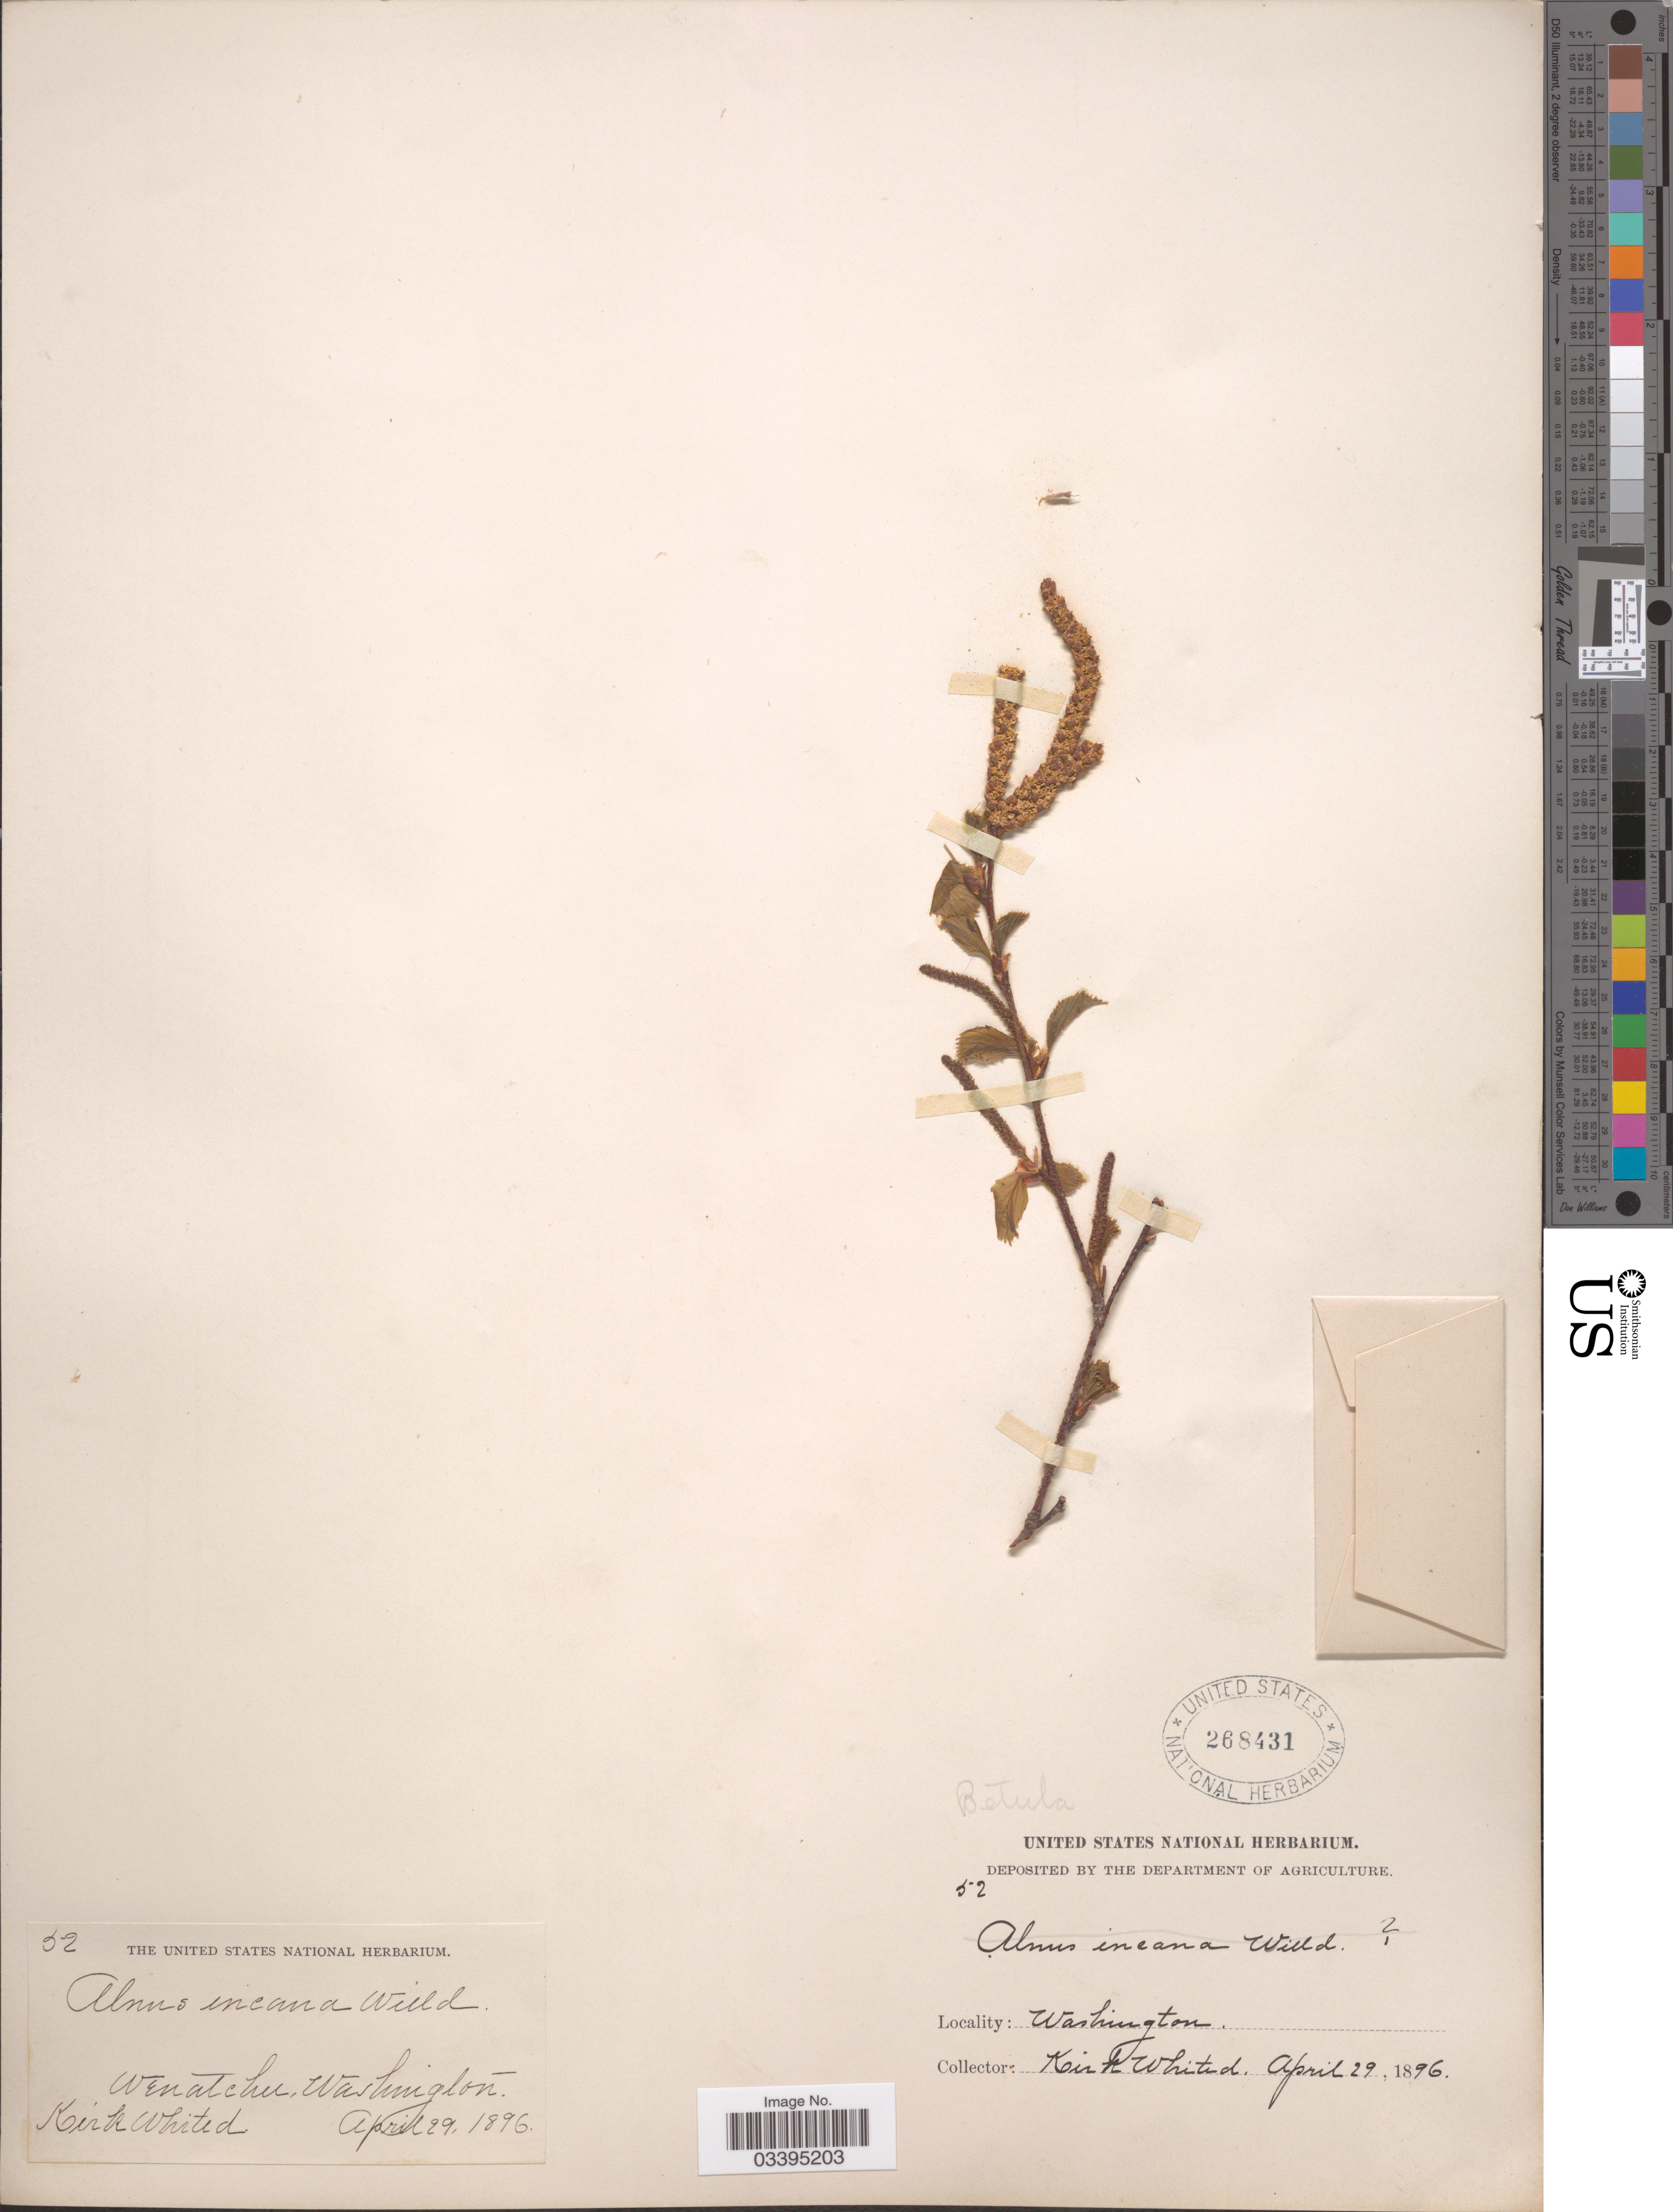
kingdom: Plantae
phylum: Tracheophyta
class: Magnoliopsida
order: Fagales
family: Betulaceae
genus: Betula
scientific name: Betula fontinalis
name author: Sarg.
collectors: K. Whited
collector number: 52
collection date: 1896-04-29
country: United States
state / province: Washington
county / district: Chelan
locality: Wenatchee.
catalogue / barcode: US 268431